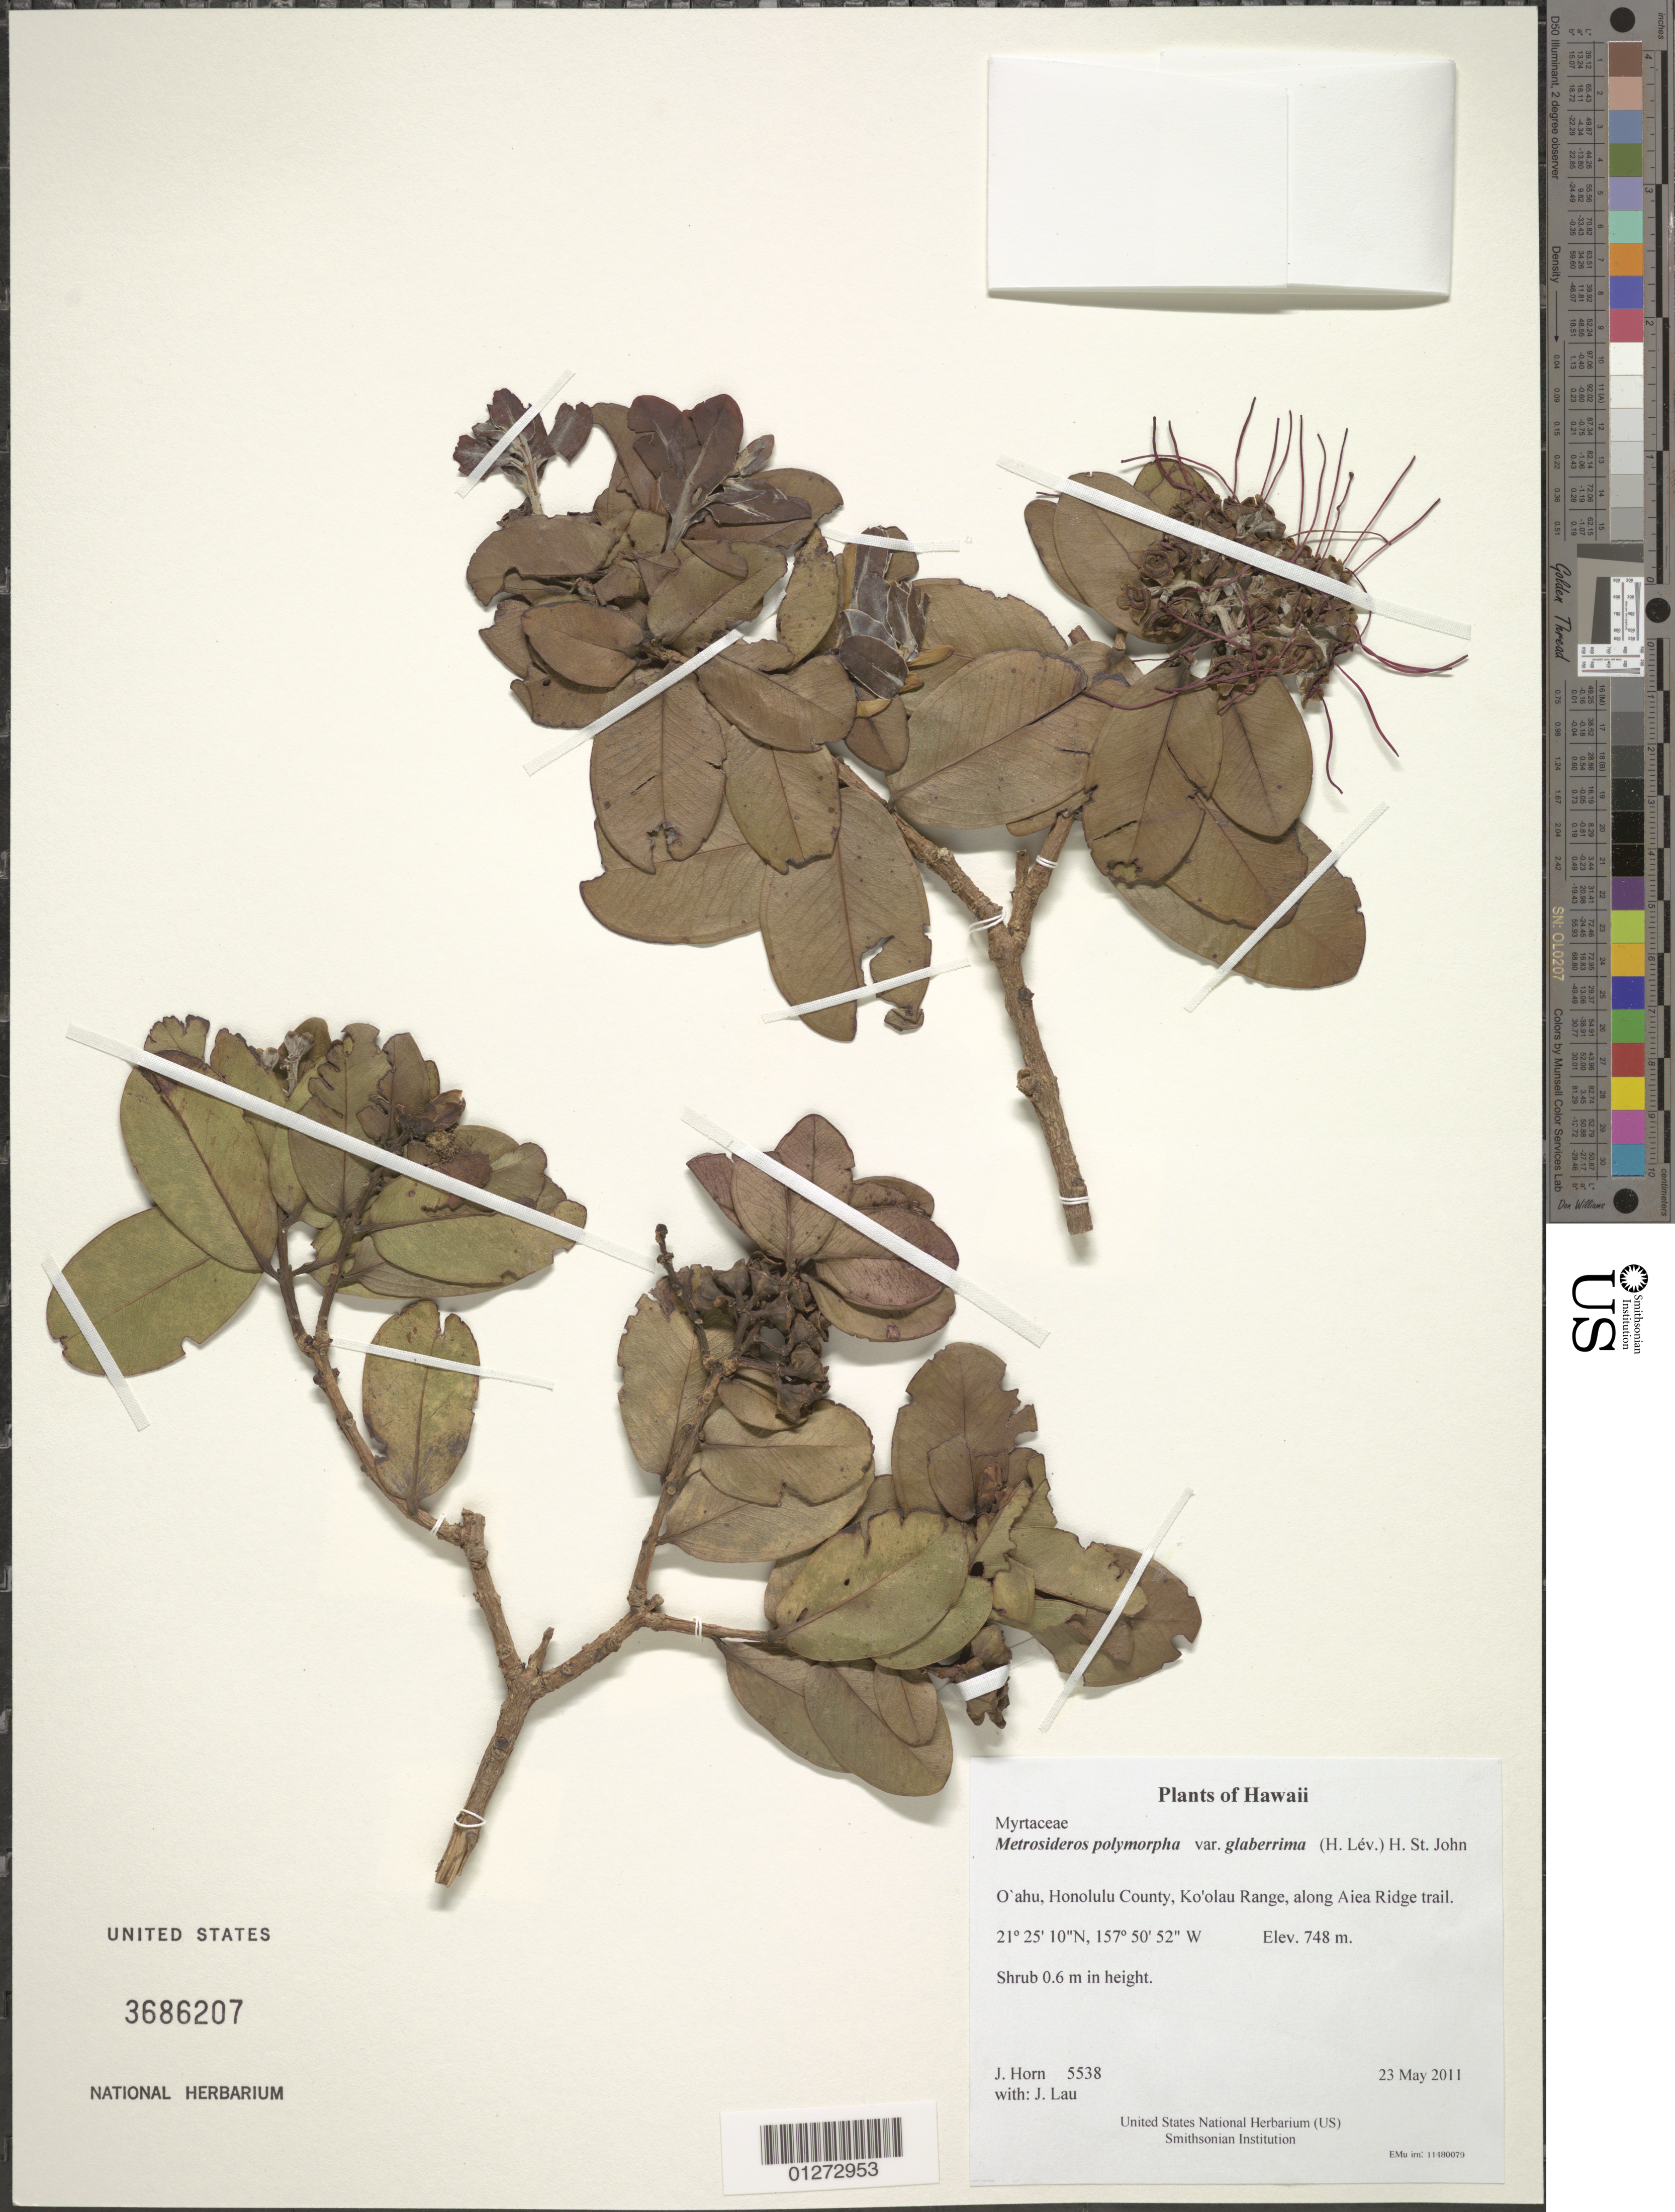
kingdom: Plantae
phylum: Tracheophyta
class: Magnoliopsida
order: Myrtales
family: Myrtaceae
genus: Metrosideros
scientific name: Metrosideros polymorpha var. glaberrima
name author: (H. Lév.) H. St. John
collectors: J. Horn & J. Lau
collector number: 5538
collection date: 2011-05-23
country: United States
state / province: Hawaii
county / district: Honolulu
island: Oahu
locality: Ko'olau Range, along Aiea Ridge trail.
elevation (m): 748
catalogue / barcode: US 3686207